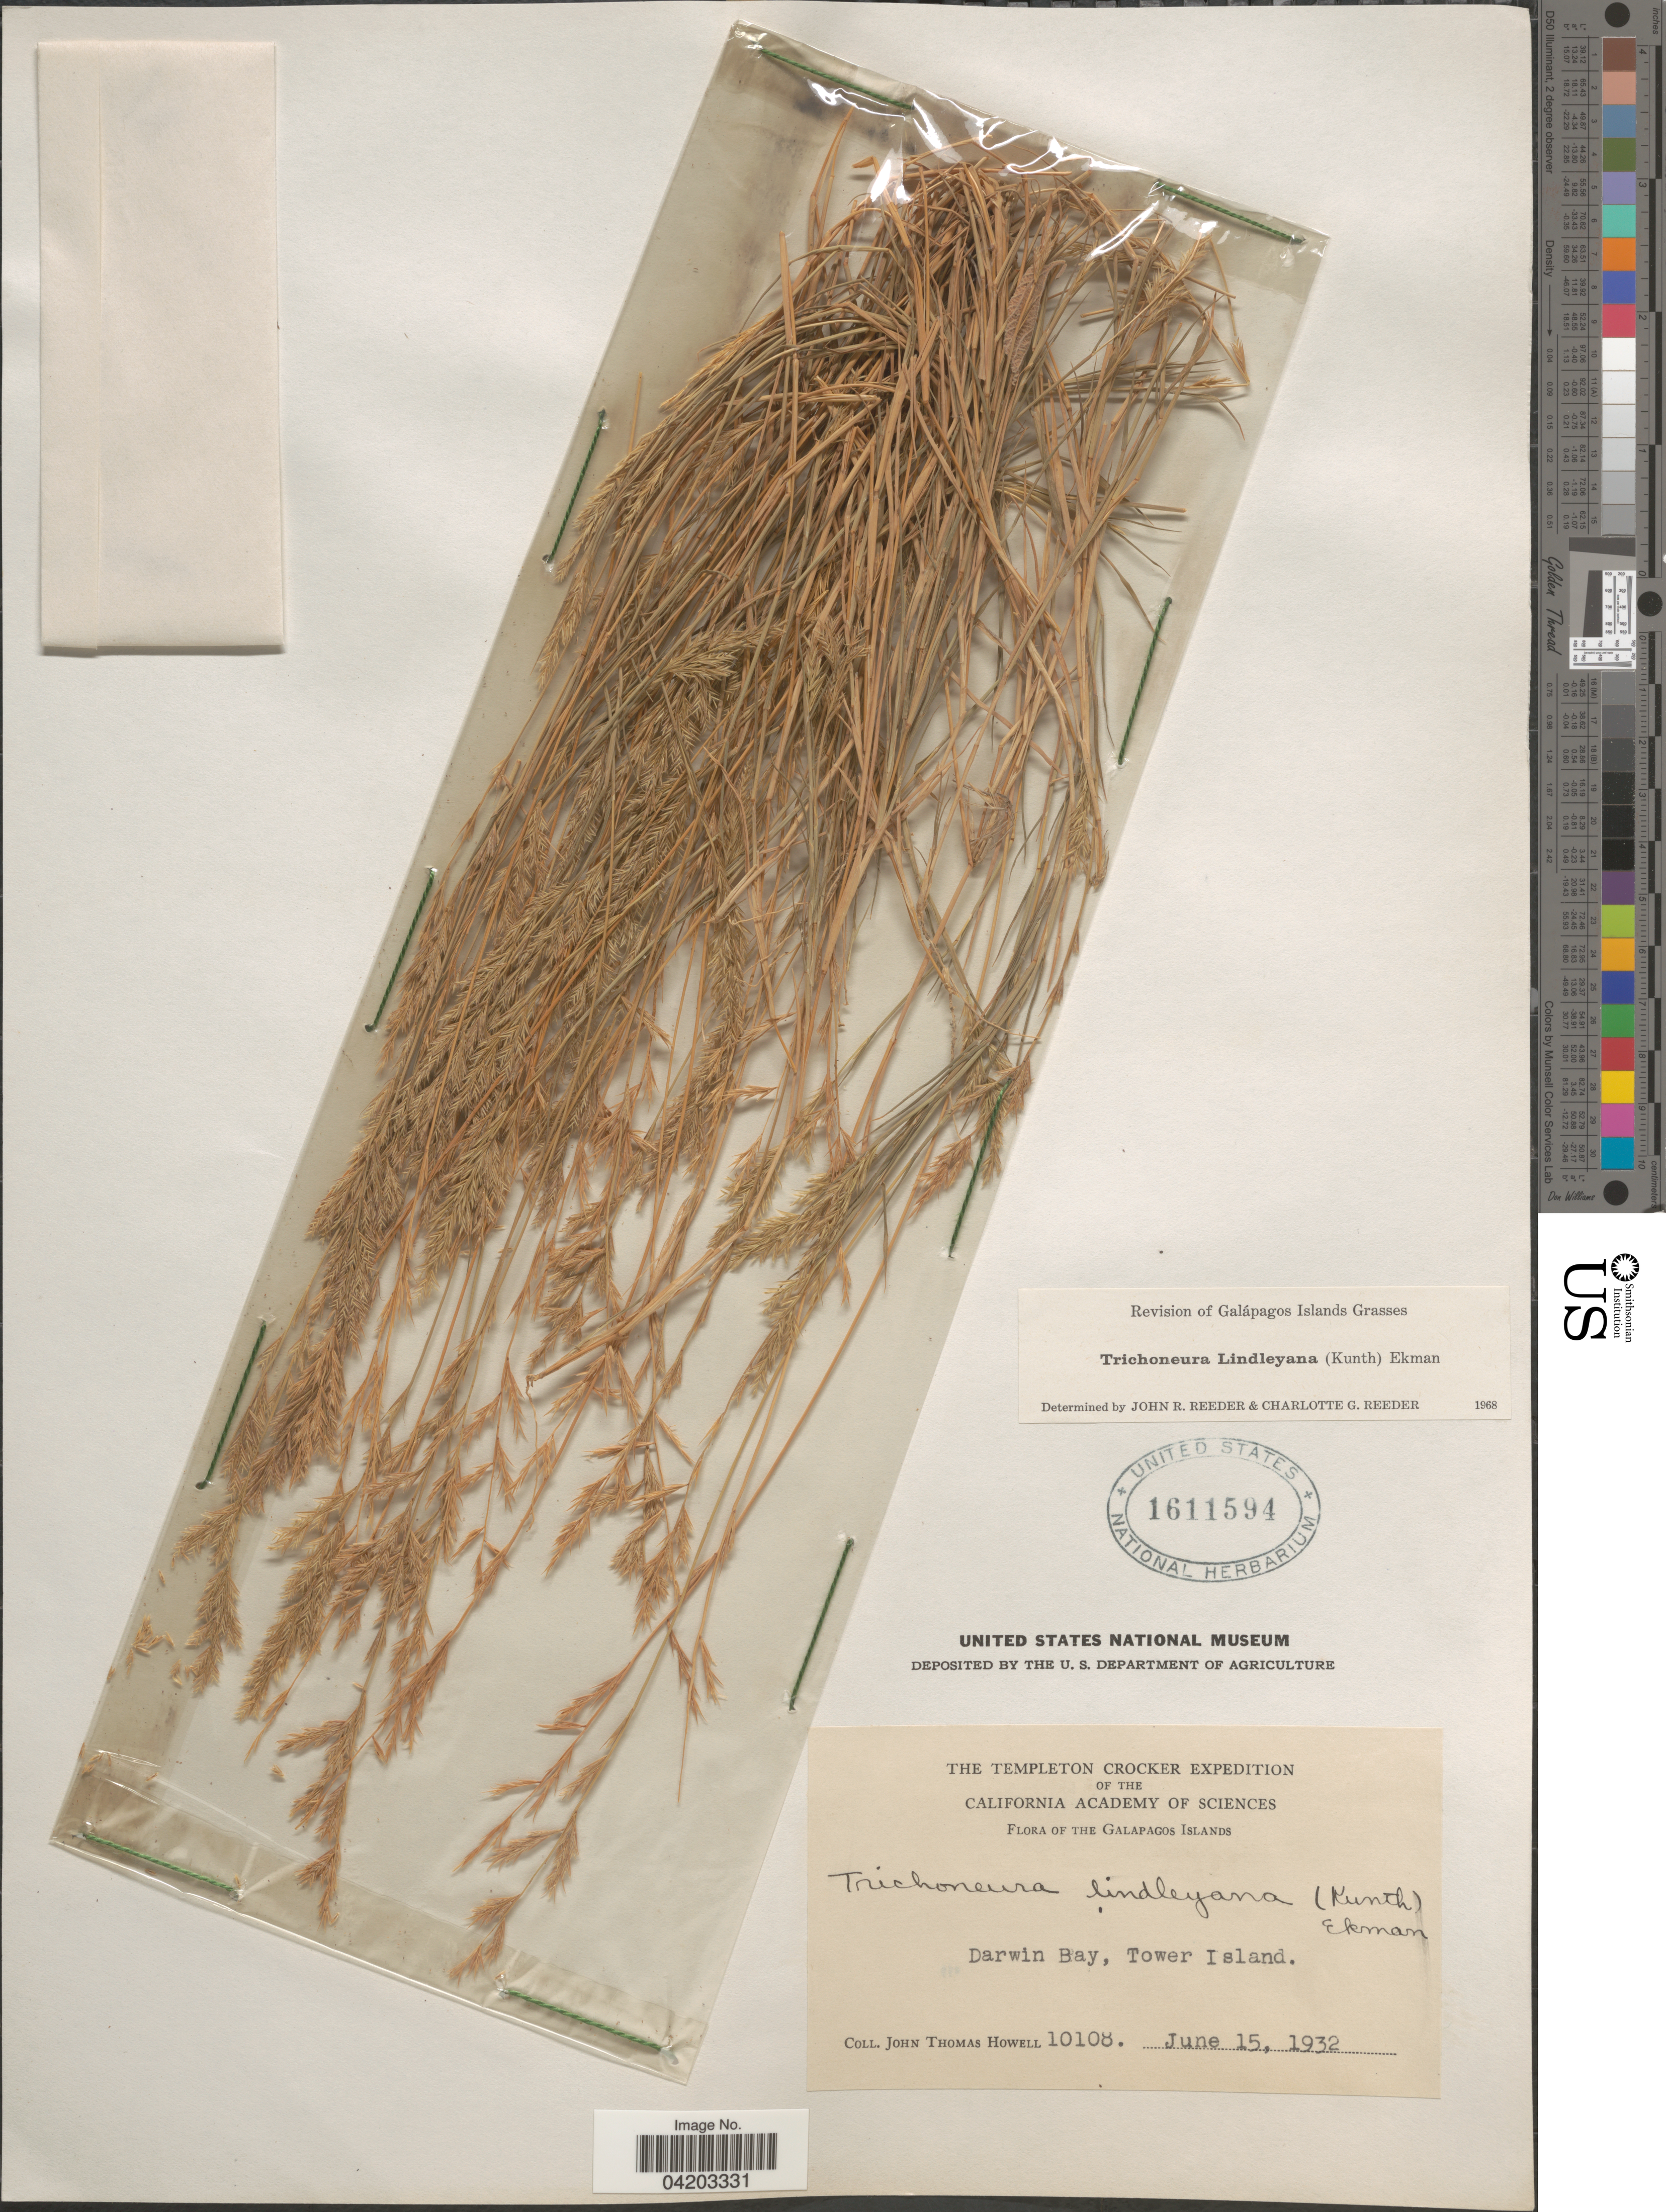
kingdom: Plantae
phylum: Tracheophyta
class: Liliopsida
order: Poales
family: Poaceae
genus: Trichoneura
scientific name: Trichoneura lindleyana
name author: (Kunth) Ekman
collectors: J. T. Howell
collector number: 10108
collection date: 1932-06-15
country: Ecuador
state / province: Colón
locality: The Templeton Crocker Expedition of the California Academy of Sciences. Galapagos Islands. Darwin Bay, Tower Island.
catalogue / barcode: US 1611594